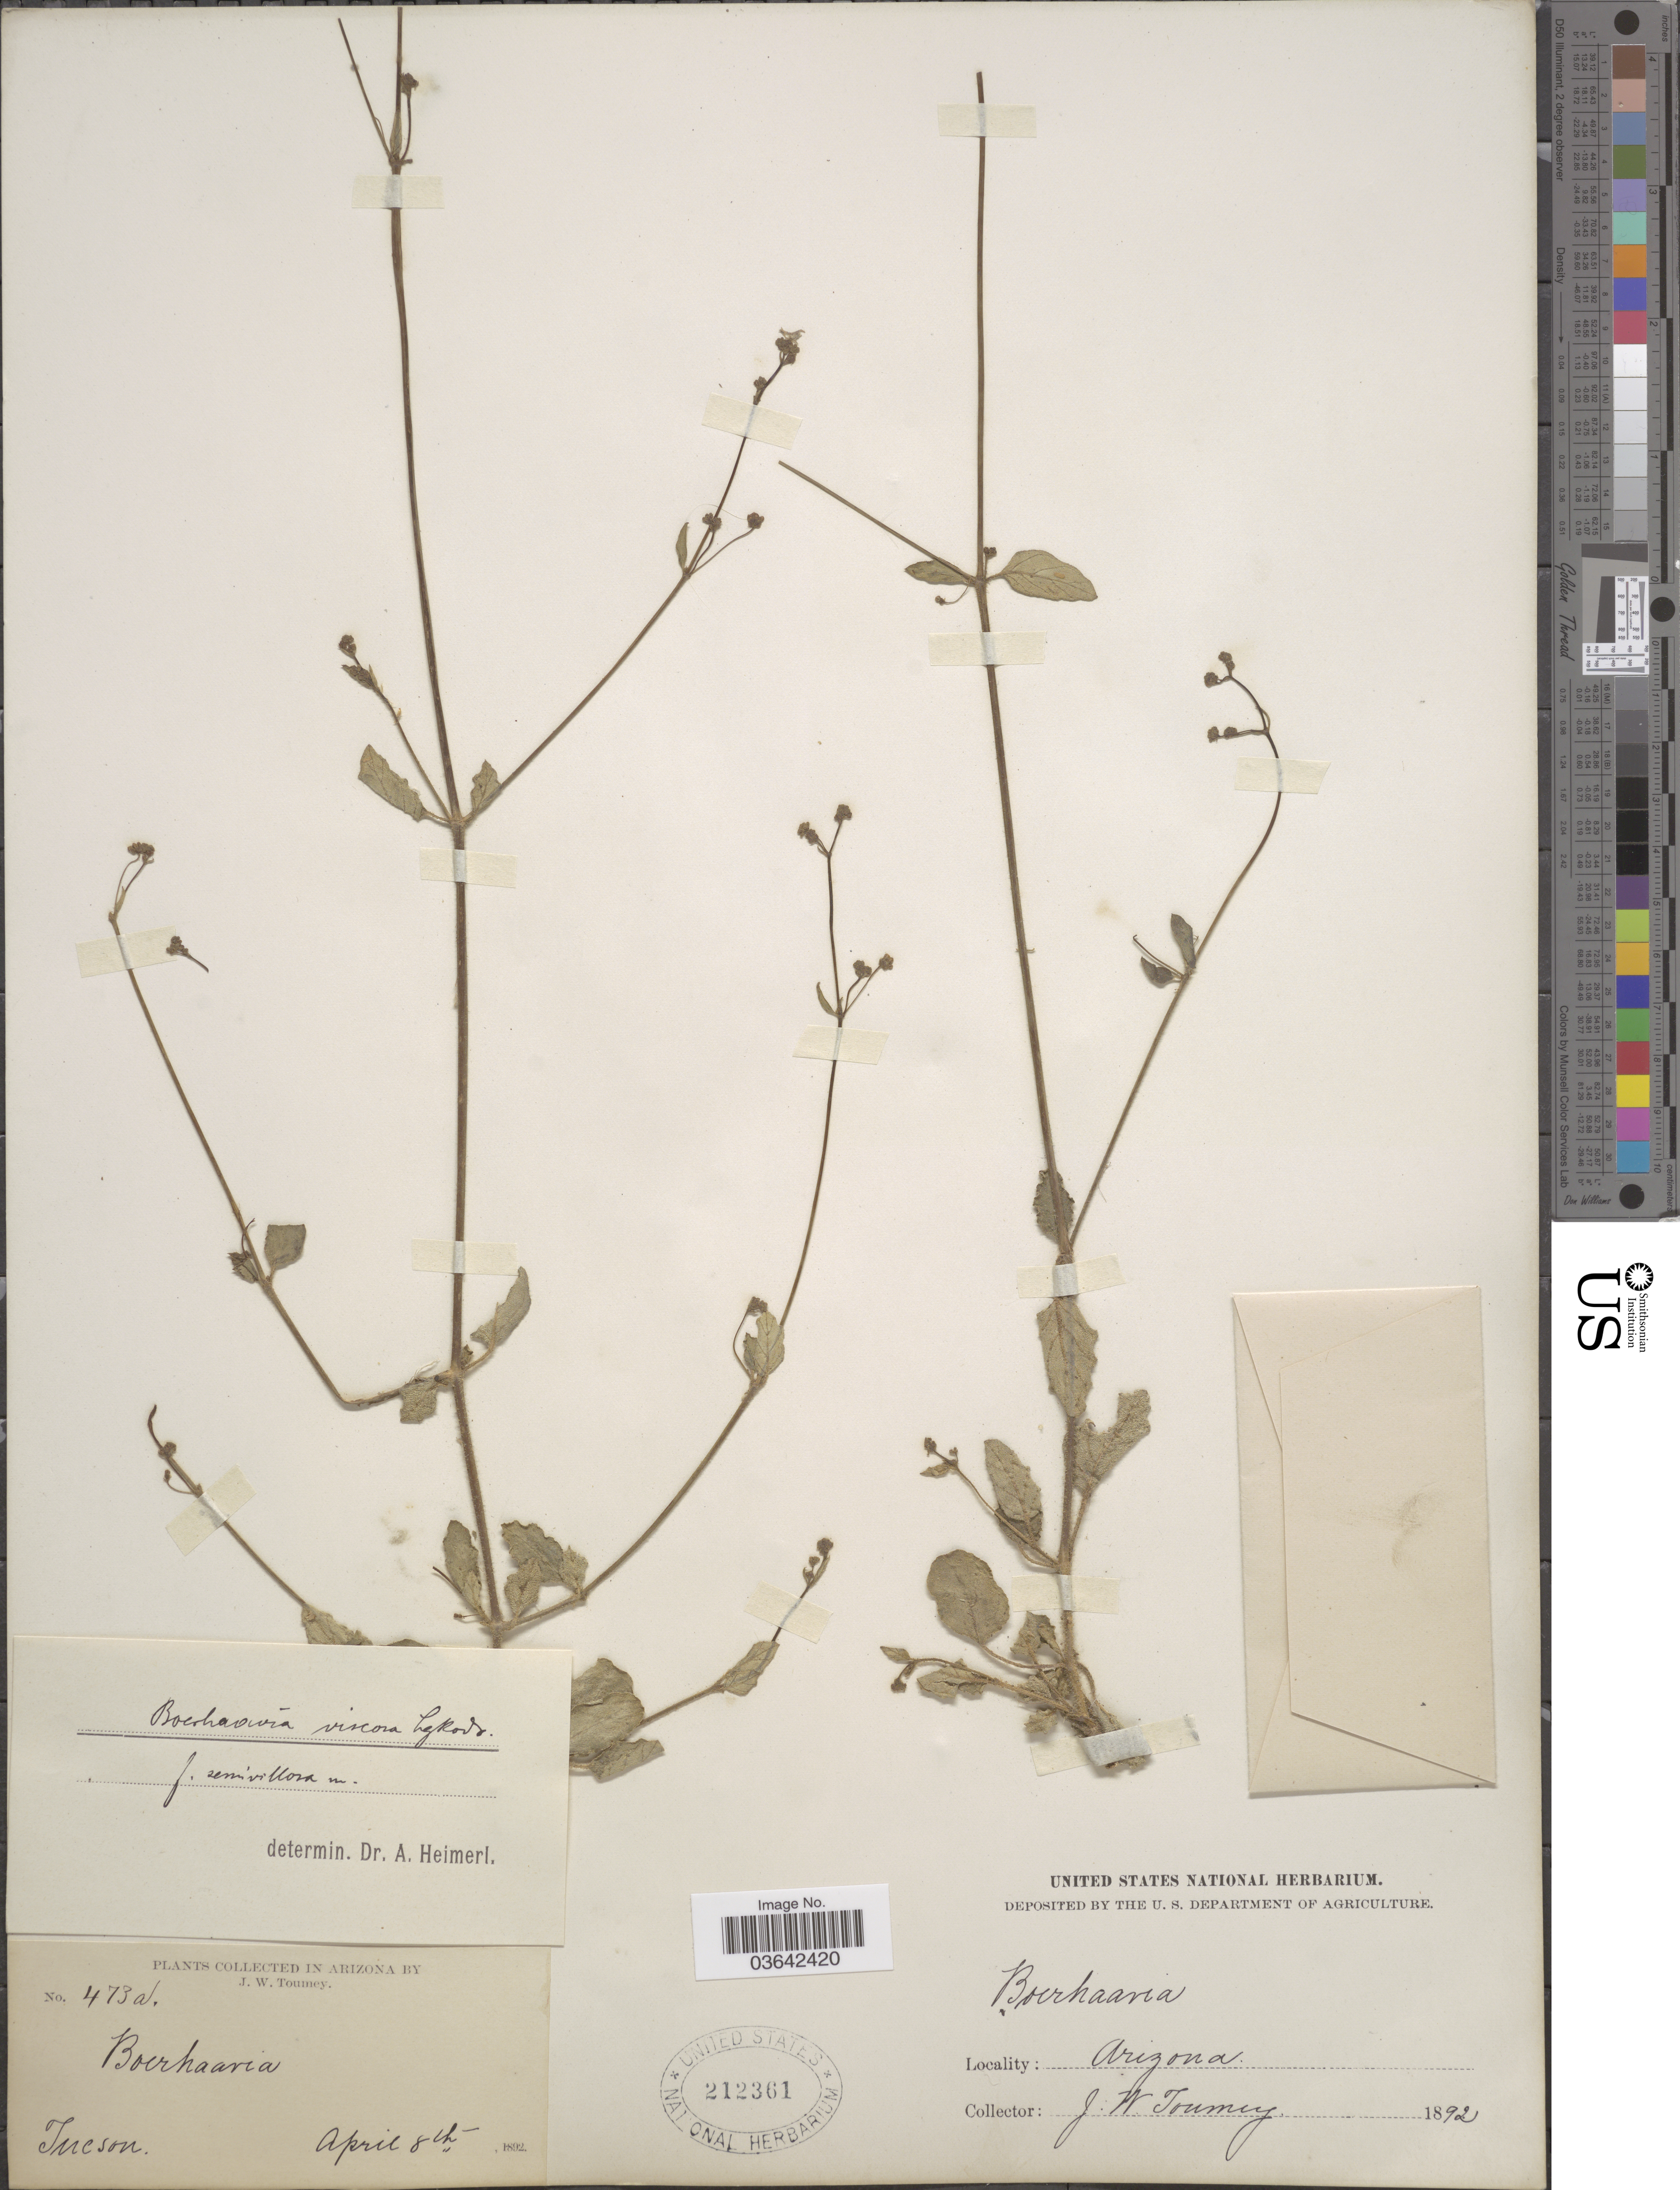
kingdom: Plantae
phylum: Tracheophyta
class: Magnoliopsida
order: Caryophyllales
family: Nyctaginaceae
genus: Boerhavia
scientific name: Boerhavia coccinea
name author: Mill.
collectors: J. W. Toumey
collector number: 473a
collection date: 1892-04-08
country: United States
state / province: Arizona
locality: Tucson.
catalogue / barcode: US 212361